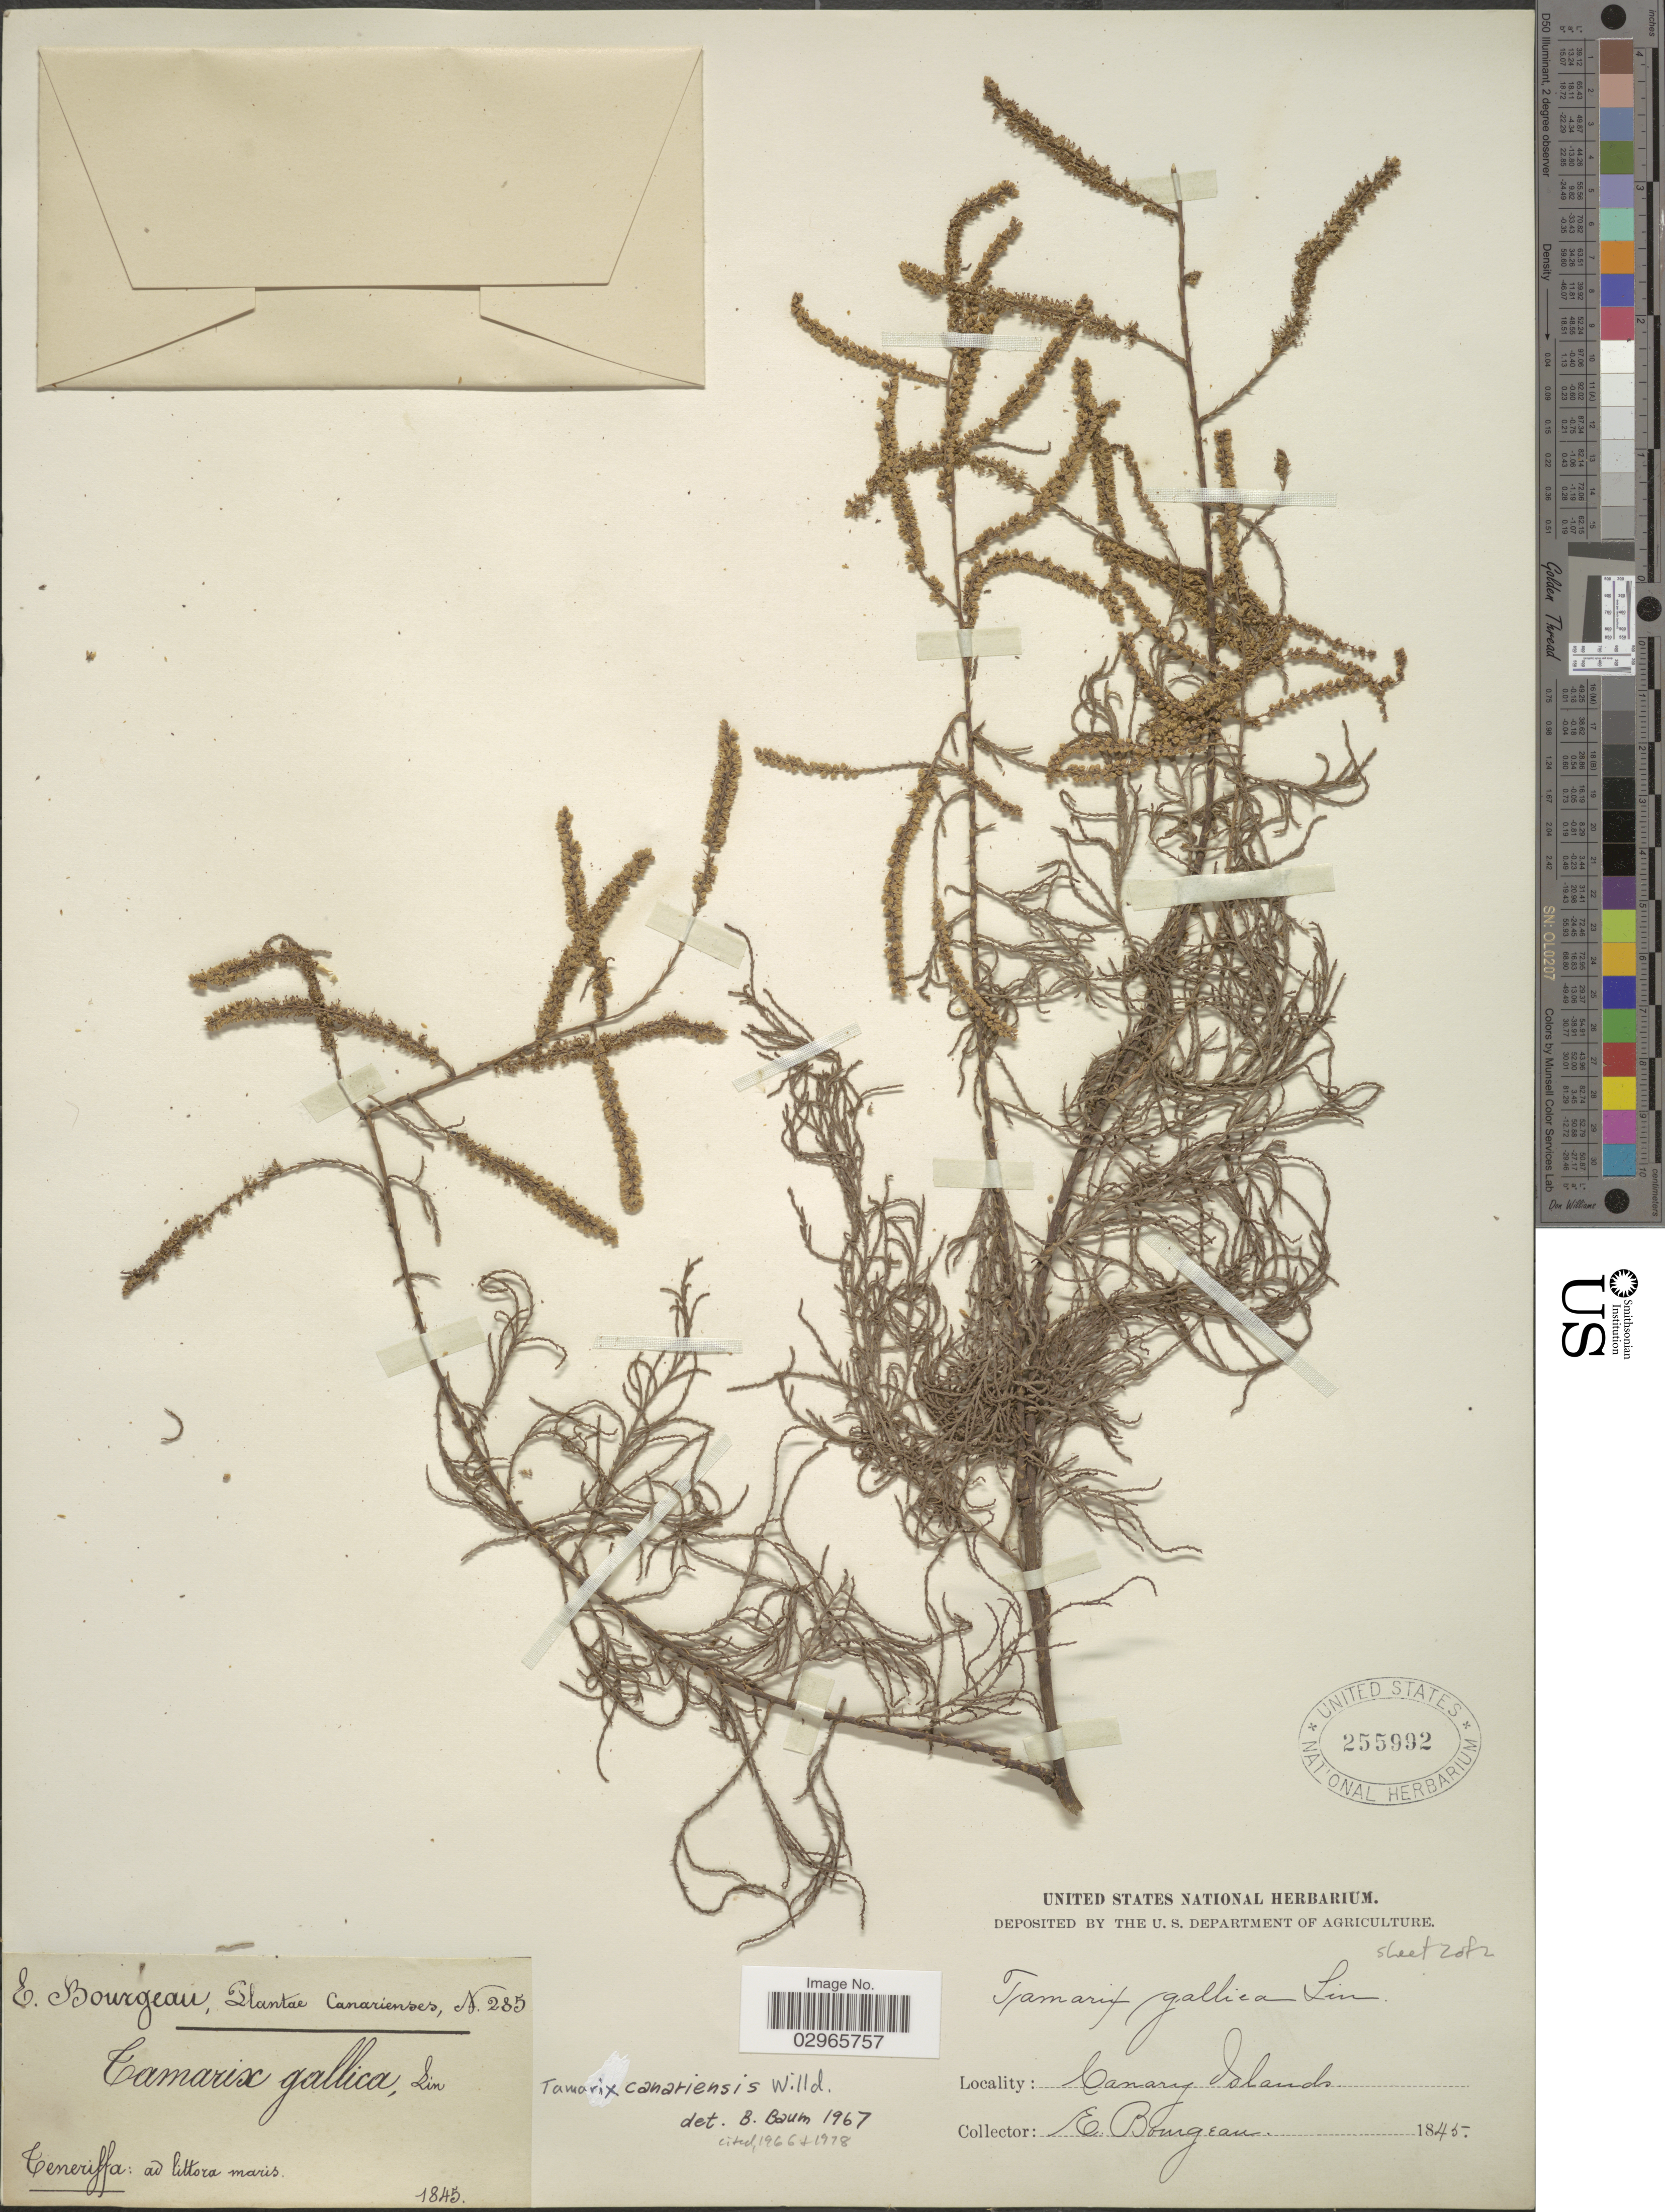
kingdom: Plantae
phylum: Tracheophyta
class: Magnoliopsida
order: Caryophyllales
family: Tamaricaceae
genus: Tamarix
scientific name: Tamarix canariensis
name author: Willd.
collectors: E. Bourgeau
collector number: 235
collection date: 1845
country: Spain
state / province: Canarias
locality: Canarienses. Teneriffa.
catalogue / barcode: US 255992